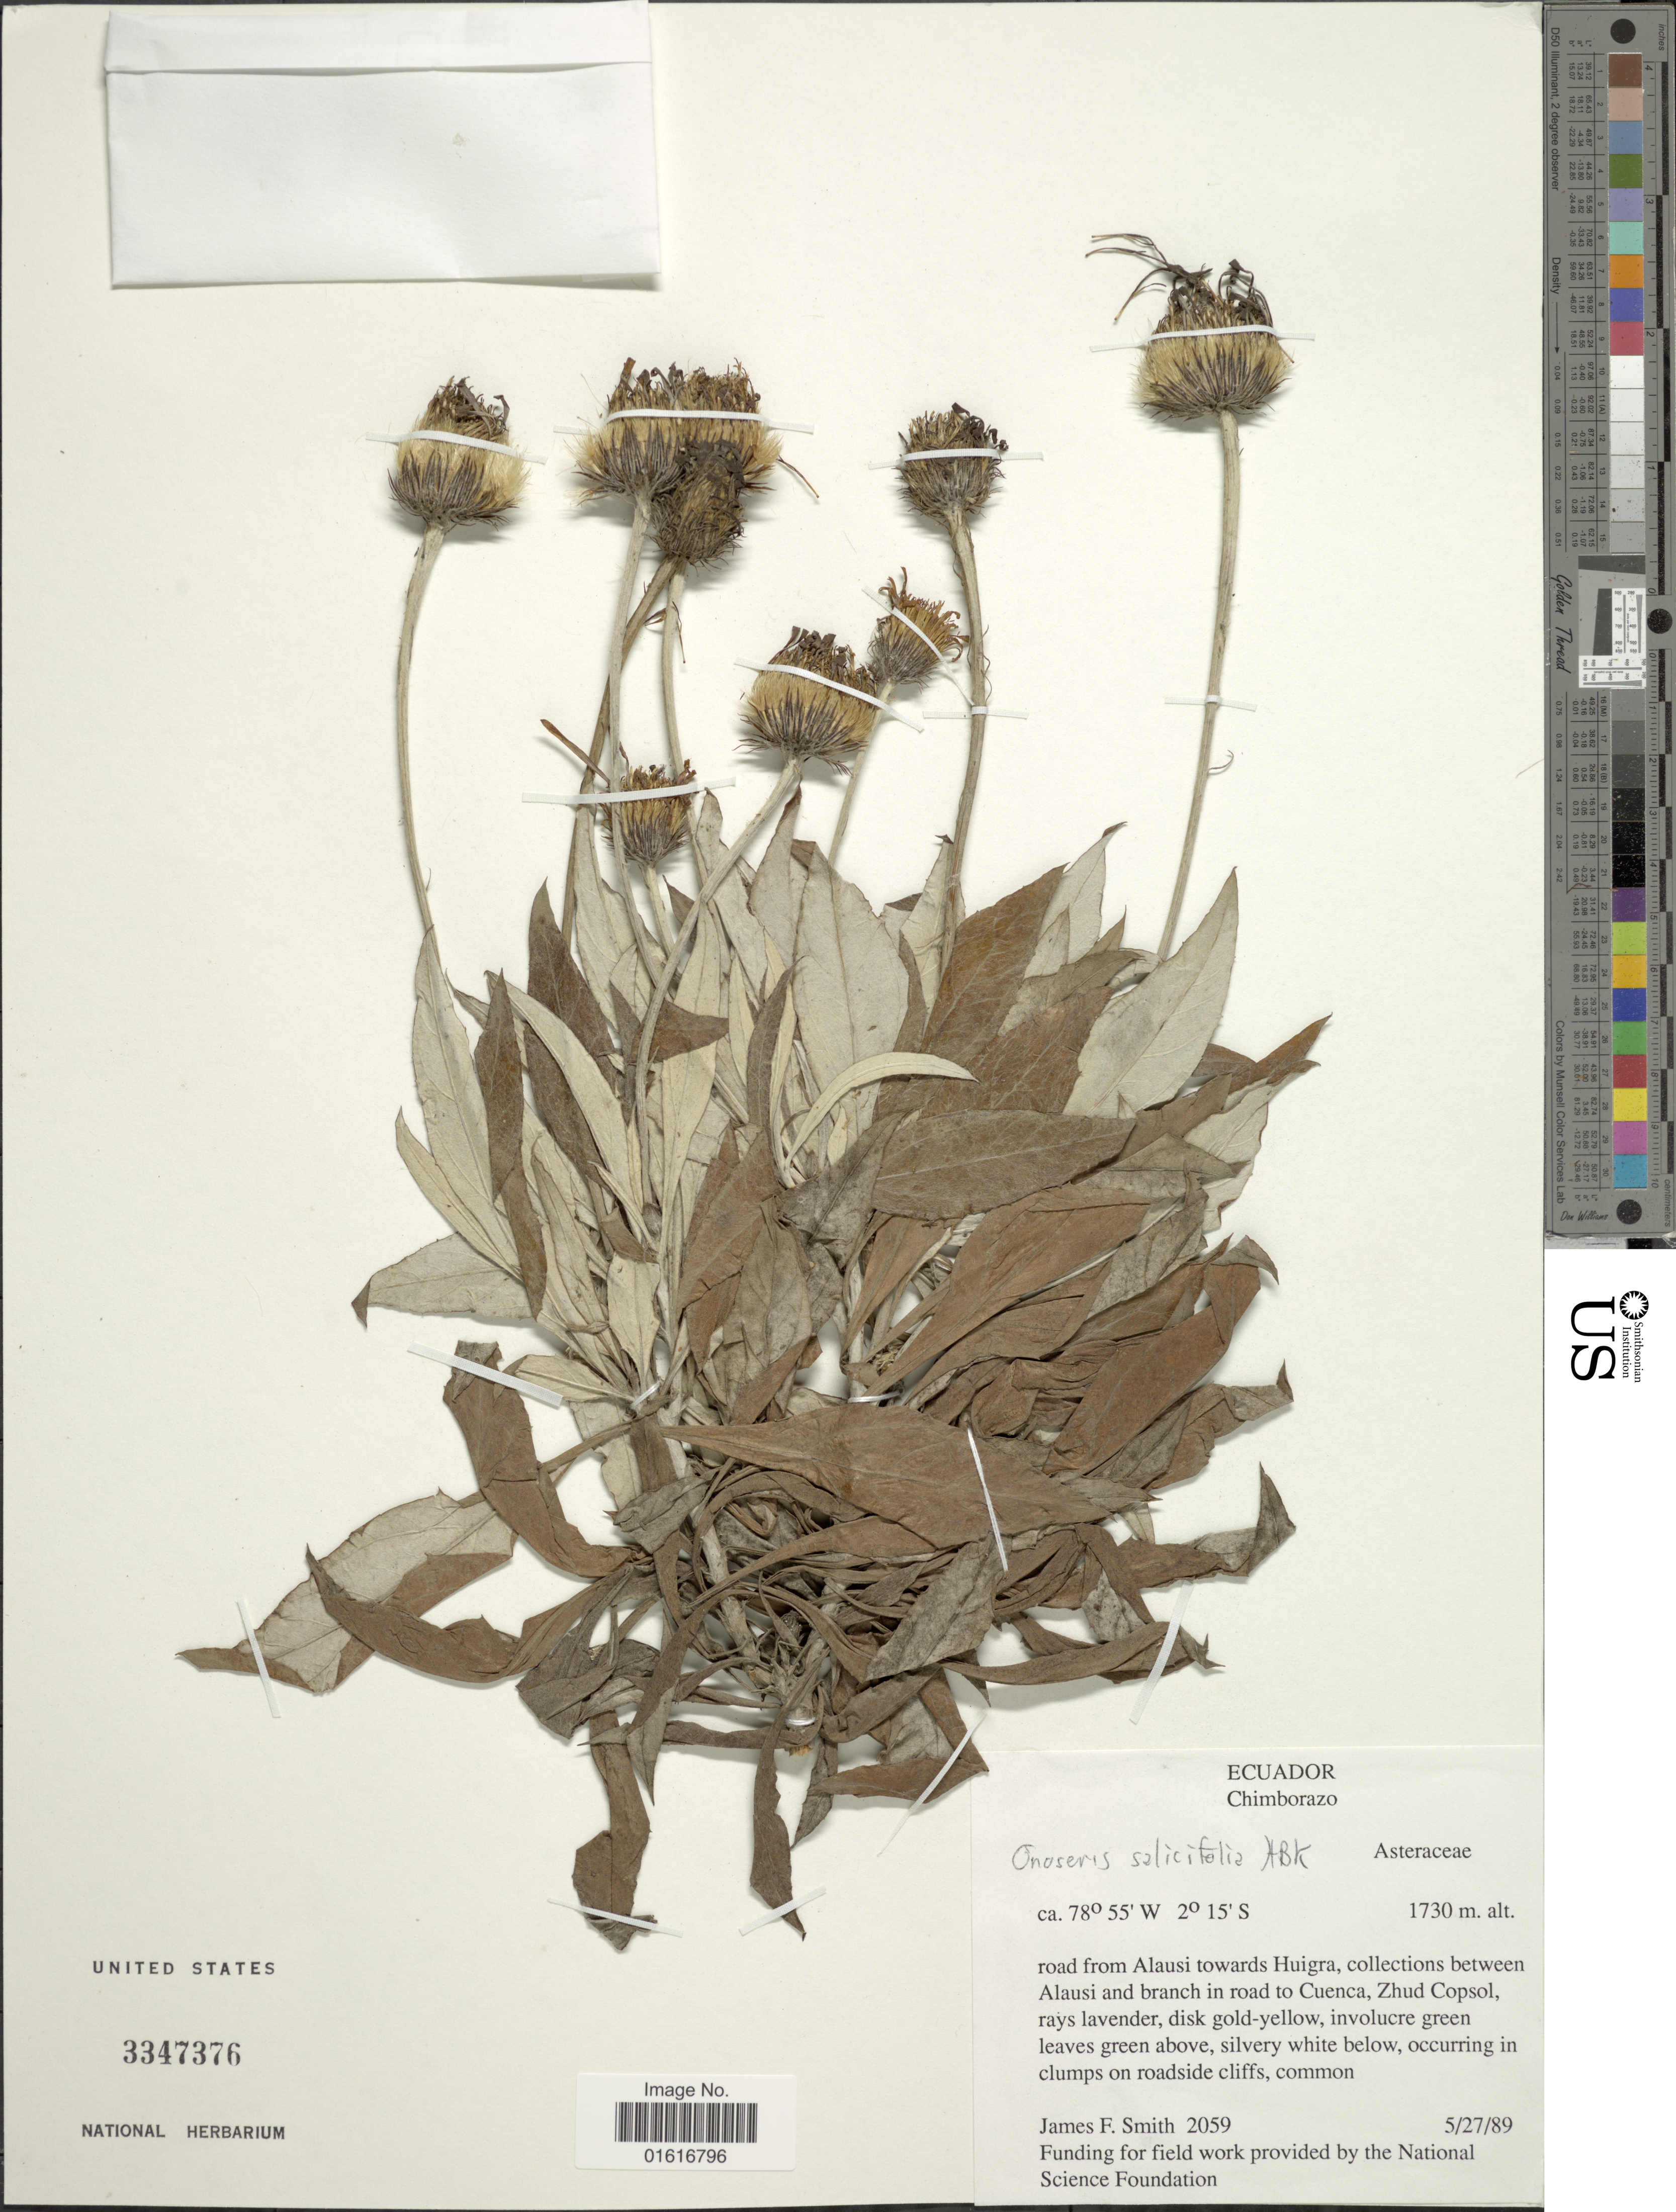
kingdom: Plantae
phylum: Tracheophyta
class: Magnoliopsida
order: Asterales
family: Asteraceae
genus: Onoseris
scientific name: Onoseris salicifolia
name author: Kunth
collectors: J. F. Smith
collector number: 2059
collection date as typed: Transcribed d/m/y: 27/5/89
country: Ecuador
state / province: Chimborazo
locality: Road from Alausi to towards Huigra, collections between Alausi and branch in road to Cuenca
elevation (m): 1730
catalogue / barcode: US 3347376